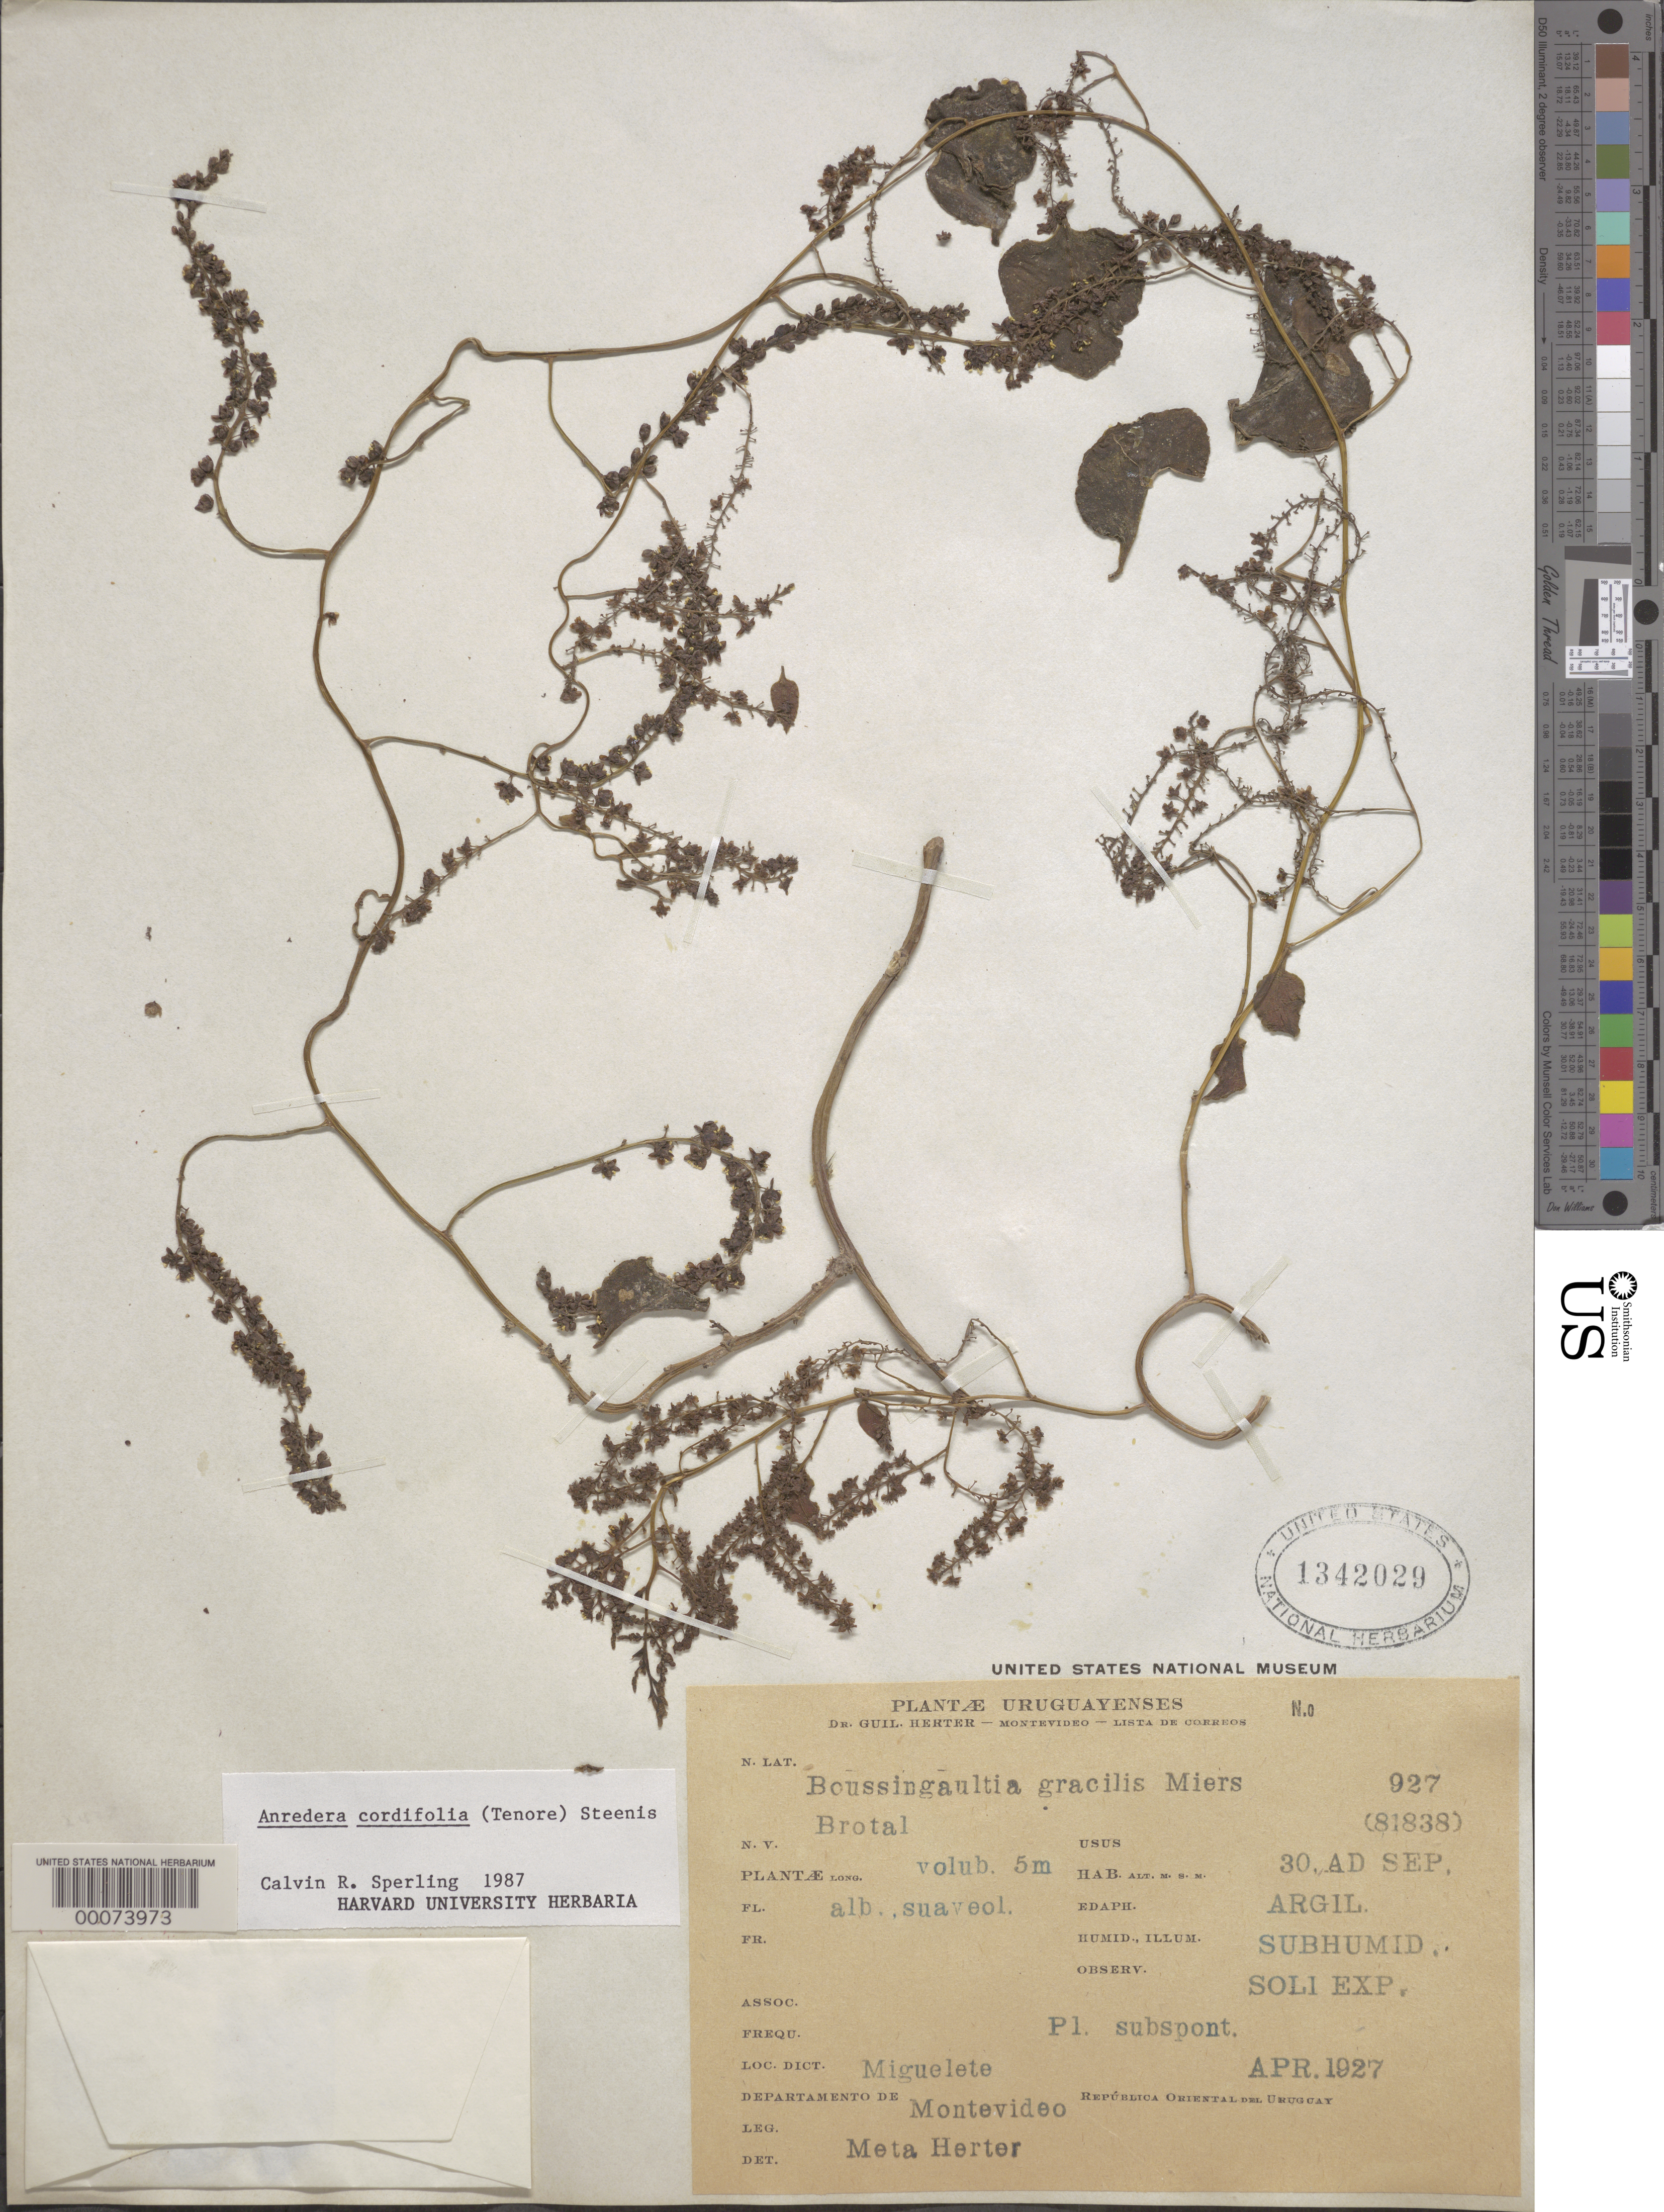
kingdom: Plantae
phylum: Tracheophyta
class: Magnoliopsida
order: Caryophyllales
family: Basellaceae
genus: Anredera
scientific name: Anredera cordifolia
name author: (Ten.) Steenis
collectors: M. Herter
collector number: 927/81838?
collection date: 1927-04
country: Uruguay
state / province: Montevideo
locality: Miguelete. Departamento de Montevideo.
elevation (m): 30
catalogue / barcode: US 1342029